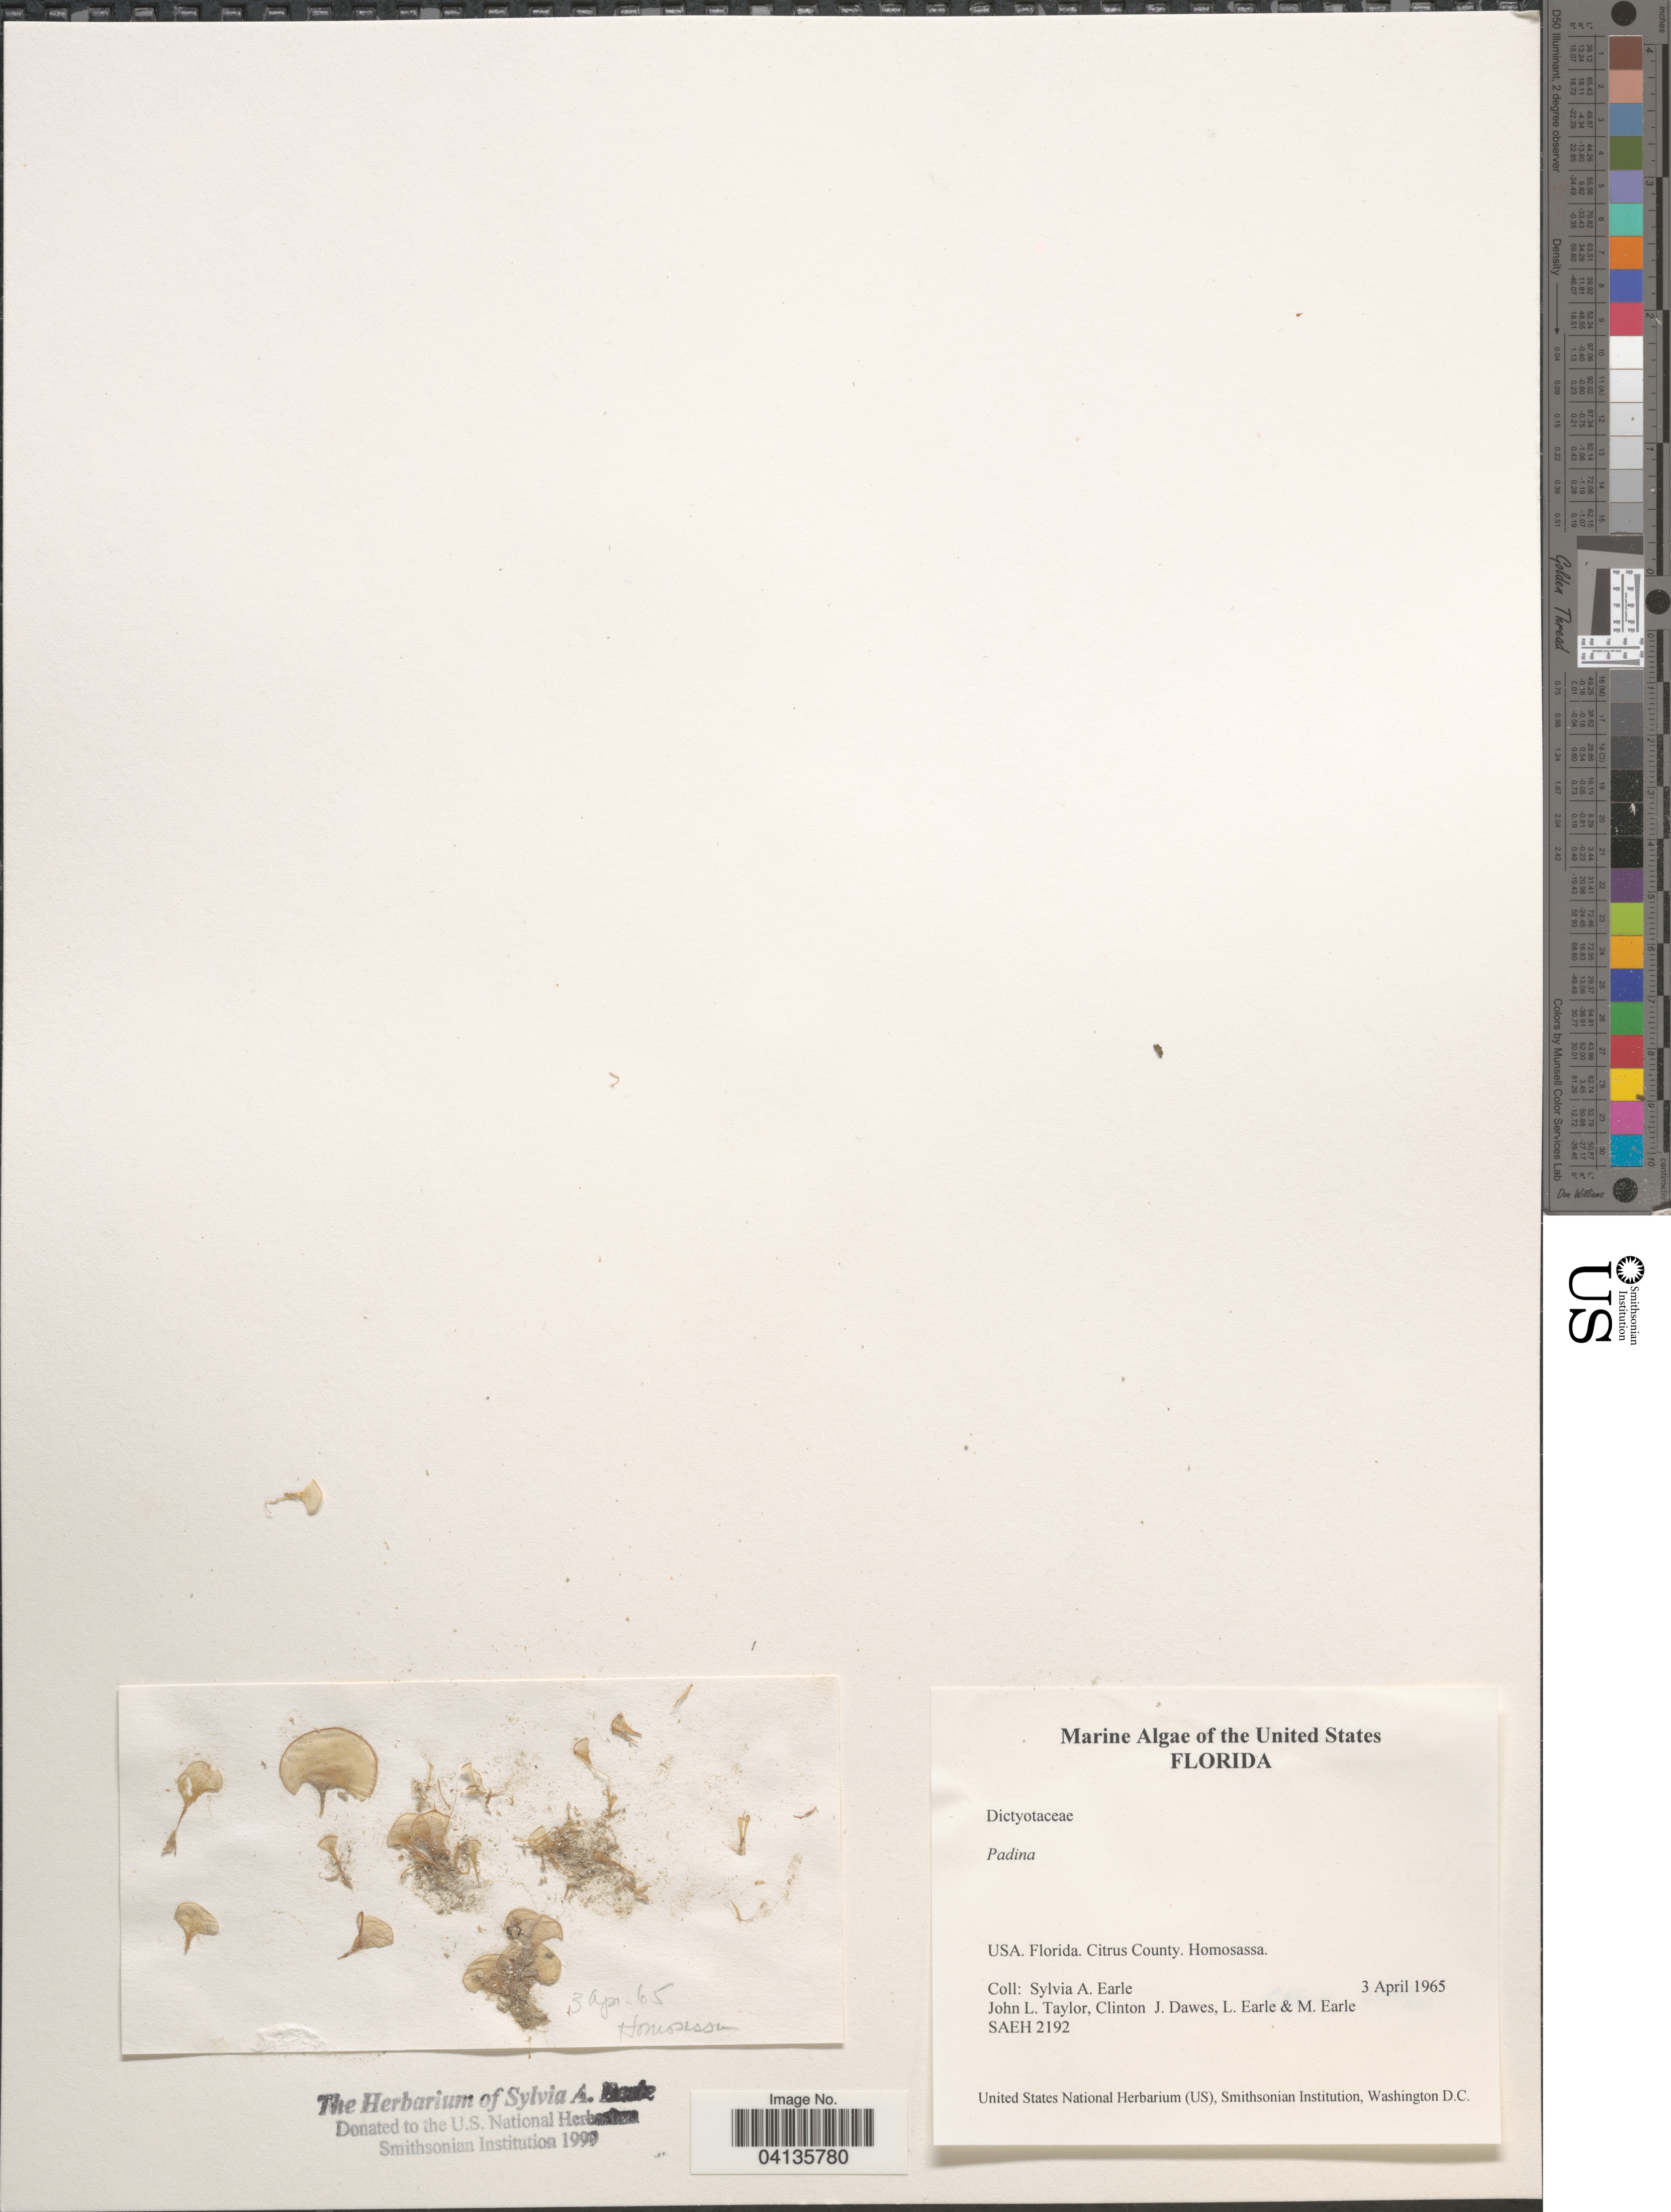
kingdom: Chromista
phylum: Ochrophyta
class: Phaeophyceae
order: Dictyotales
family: Dictyotaceae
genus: Padina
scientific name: Padina sp.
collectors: S. A. Earle, J. L. Taylor, C. Dawes, L. Earle & M. Earle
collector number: SAEH2192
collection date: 1965-04-03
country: United States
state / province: Florida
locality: Citrus County. Homosassa.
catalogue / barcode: US 238591